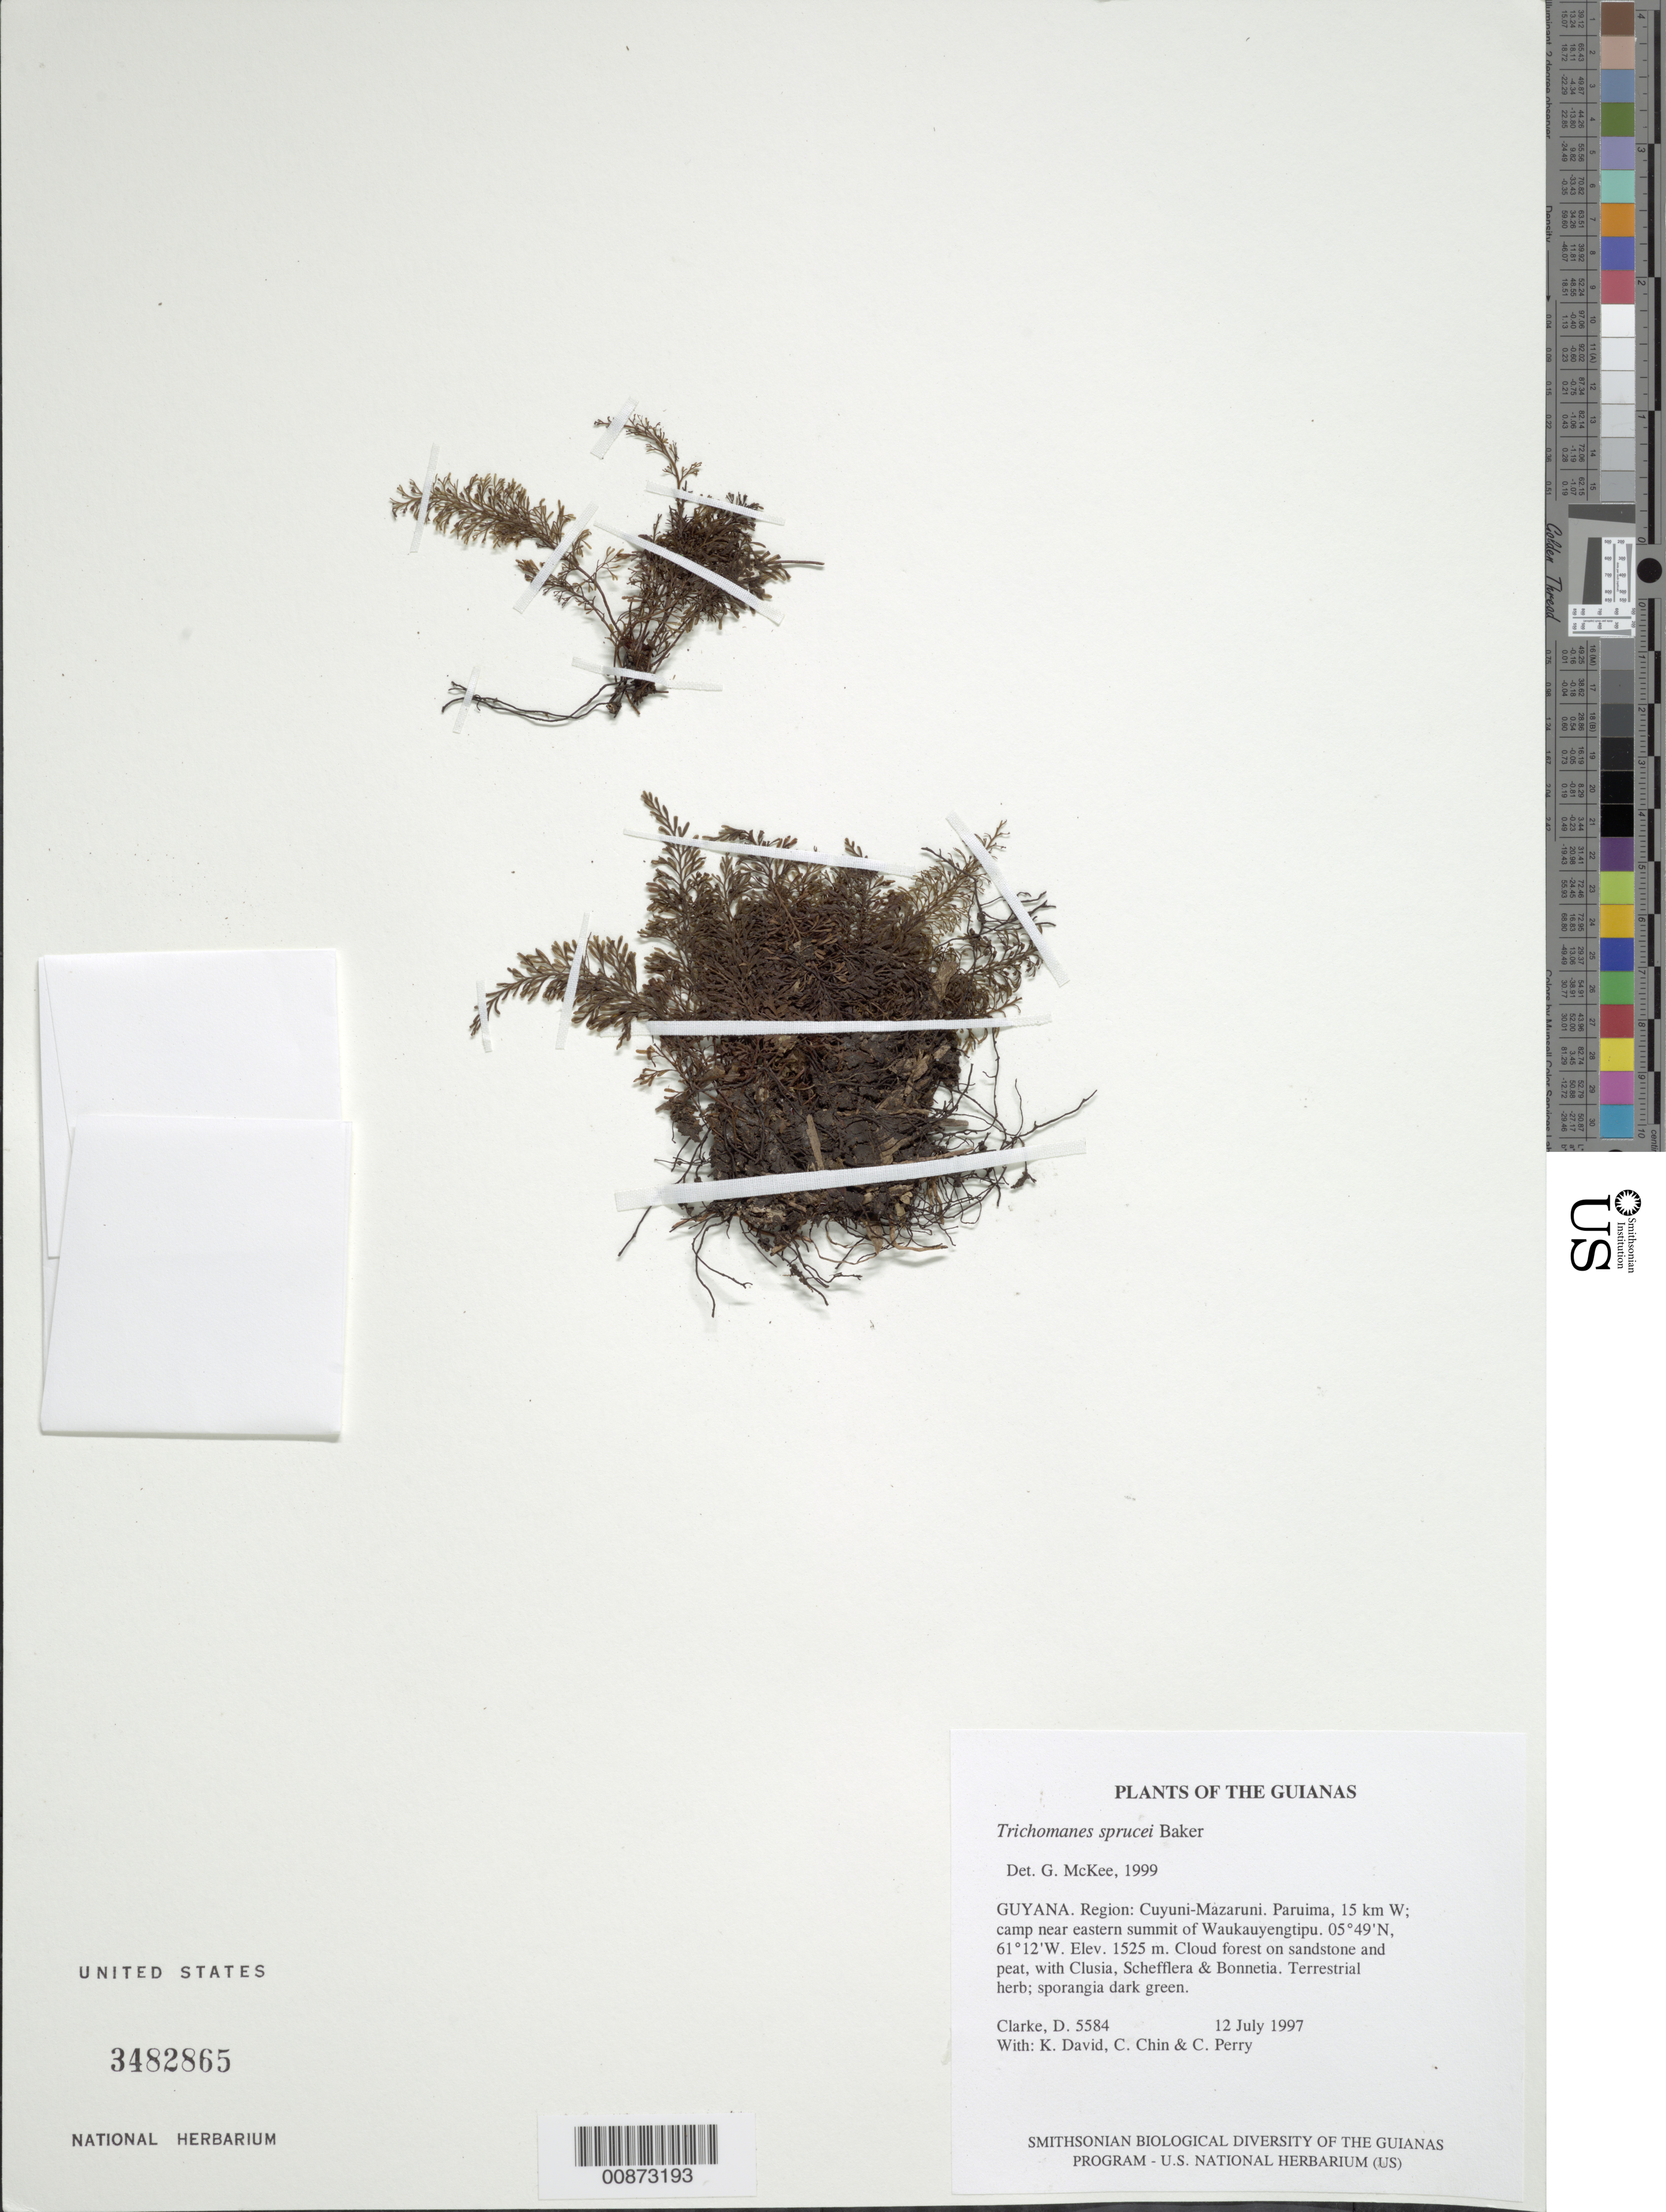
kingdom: Plantae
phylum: Tracheophyta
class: Polypodiopsida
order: Hymenophyllales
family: Hymenophyllaceae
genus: Abrodictyum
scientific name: Abrodictyum sprucei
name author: (Baker) Ebihara & Dubuisson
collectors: H. D. Clarke, K. David, C. Chin & C. Perry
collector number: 5584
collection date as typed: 12 July 1997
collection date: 1997-07-12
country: Guyana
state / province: Cuyuni-Mazaruni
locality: Paruima, 15 km W; camp near eastern summit of Waukauyengtipu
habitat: Cloud forest on sandstone and peat, with Clusia, Schefflera & Bonnetia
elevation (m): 1525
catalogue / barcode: US 3482865